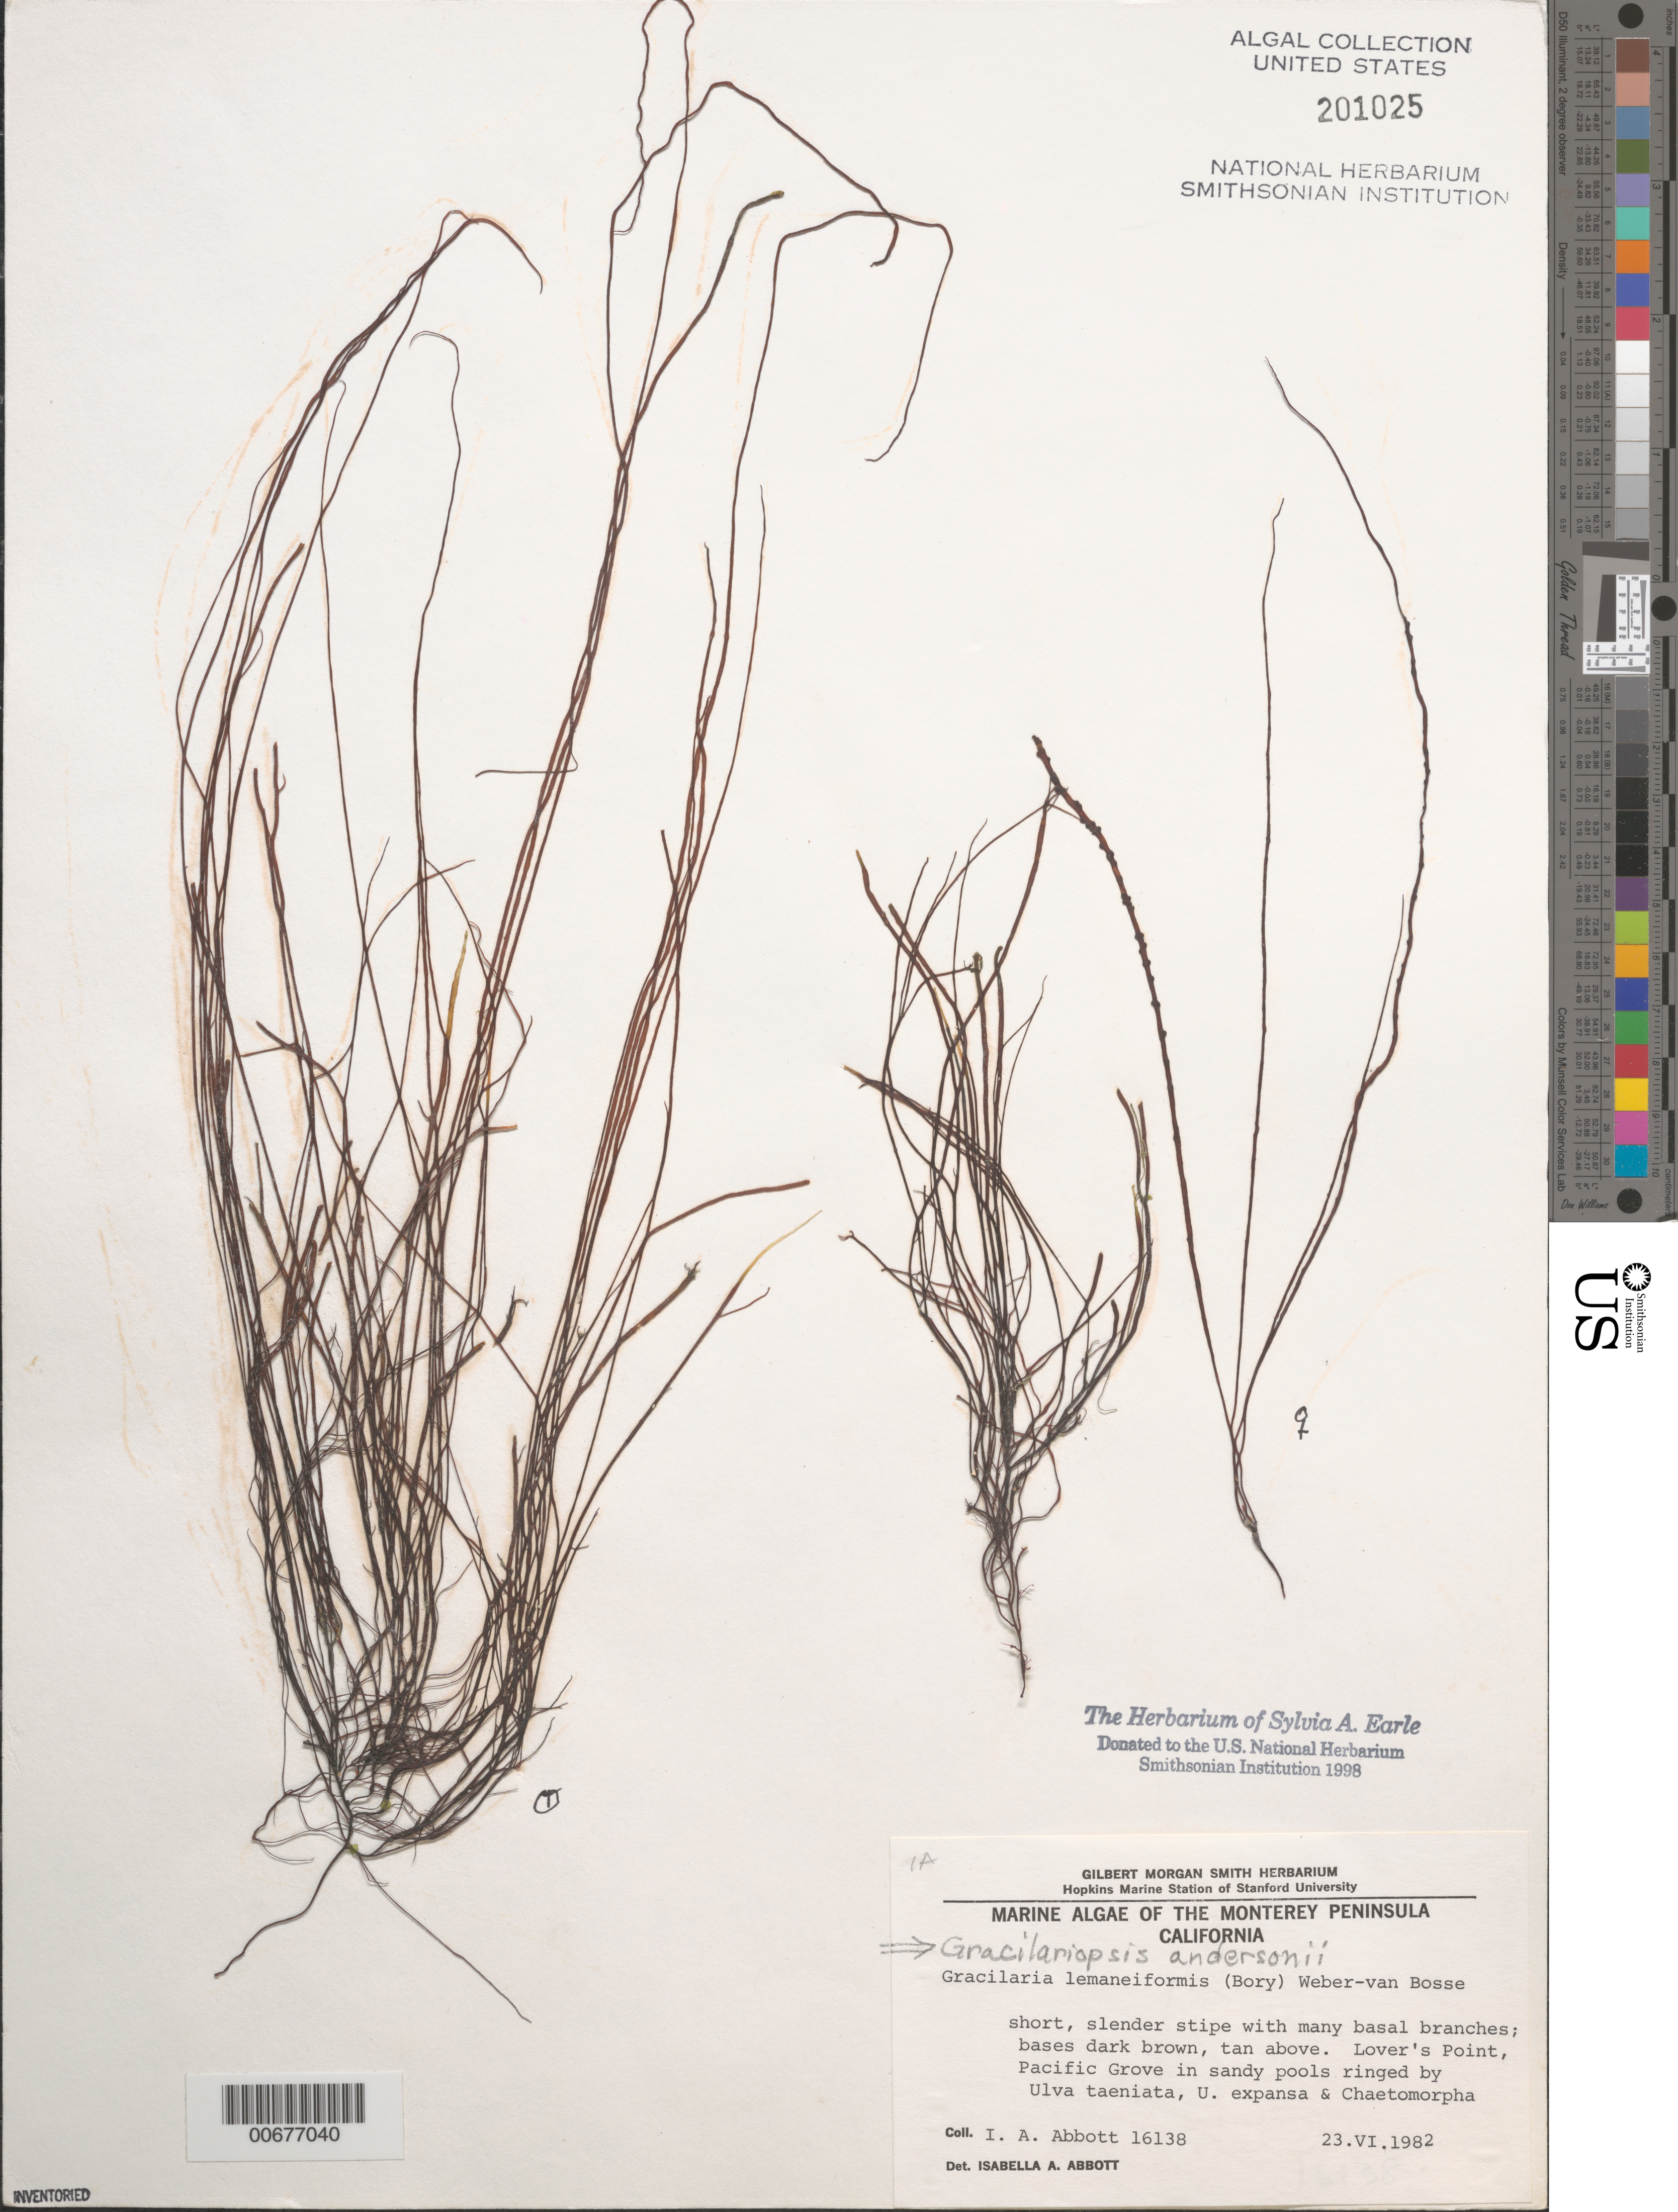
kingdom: Plantae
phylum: Rhodophyta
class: Florideophyceae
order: Gracilariales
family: Gracilariaceae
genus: Gracilariopsis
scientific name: Gracilariopsis andersonii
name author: (Grunow) E.Y. Dawson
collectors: I. A. Abbott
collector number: IAA 16138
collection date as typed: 23 Jun 1982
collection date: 1982-06-23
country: United States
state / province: California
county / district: Monterey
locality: Pacific Grove, Lover's Point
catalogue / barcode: US 201025